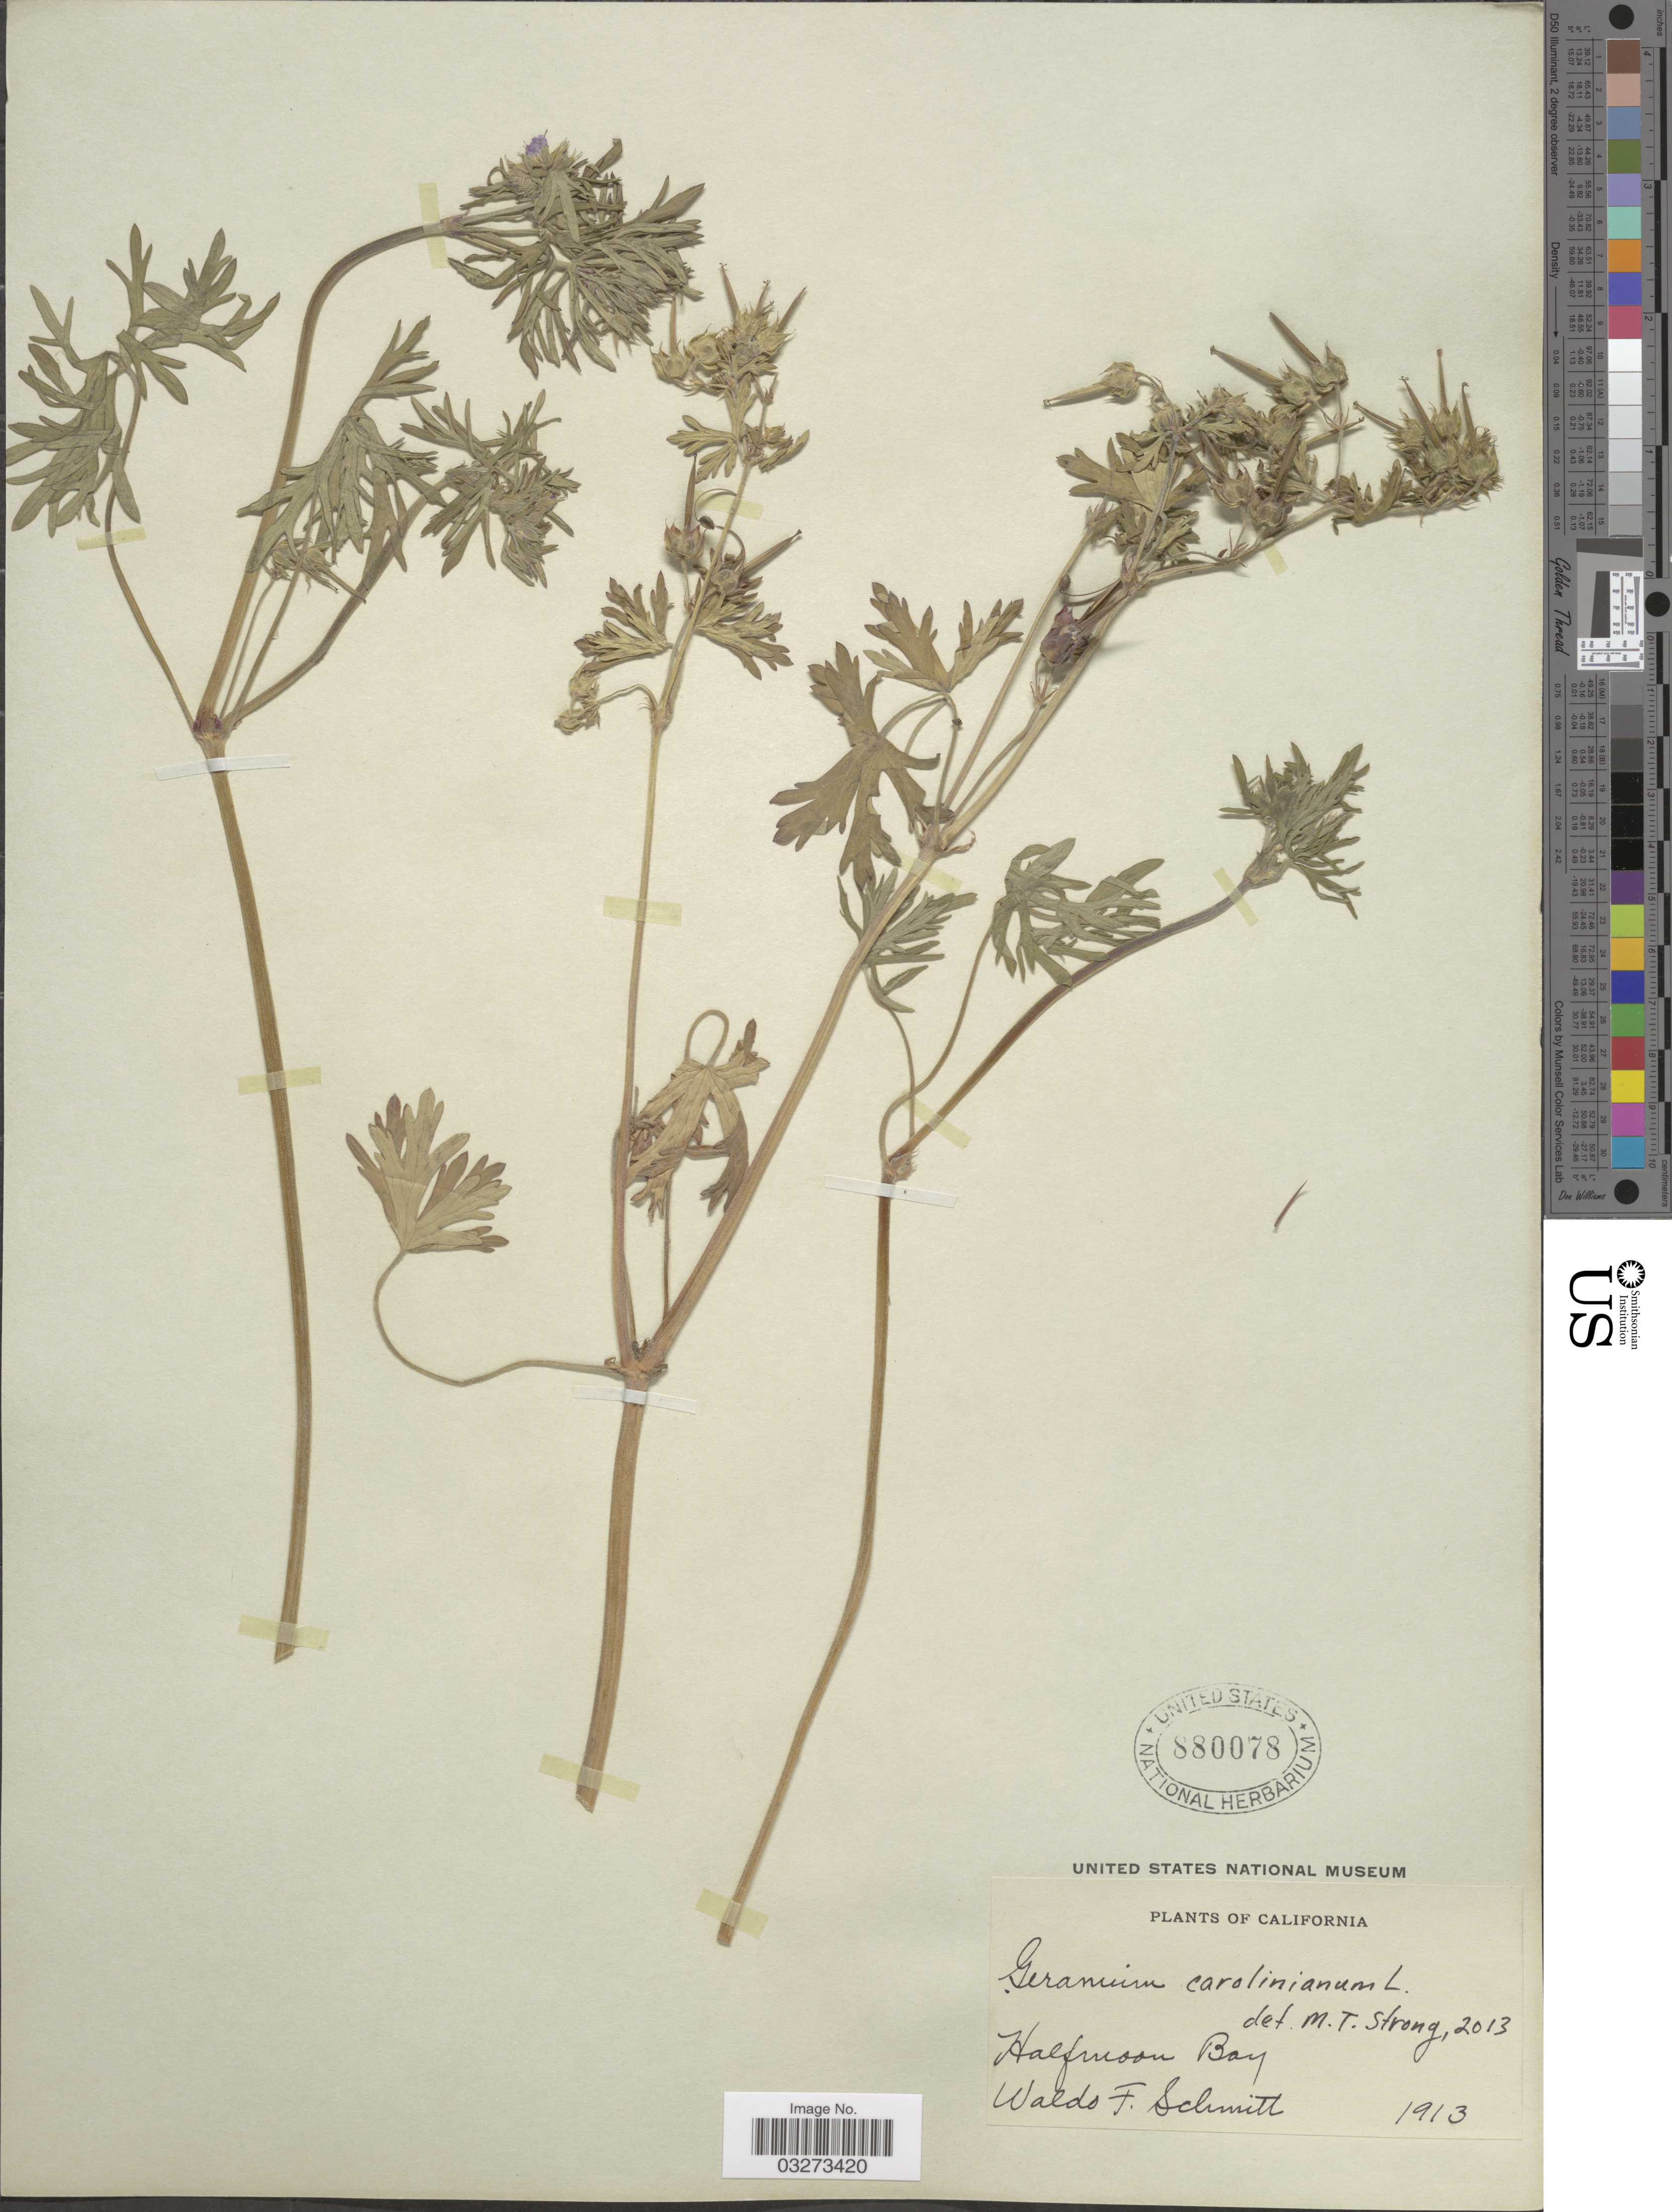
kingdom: Plantae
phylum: Tracheophyta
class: Magnoliopsida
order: Geraniales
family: Geraniaceae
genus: Geranium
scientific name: Geranium carolinianum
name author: L.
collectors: W. F. Schmitt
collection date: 1913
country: United States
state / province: California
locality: Halfmoon Bay.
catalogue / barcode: US 880078